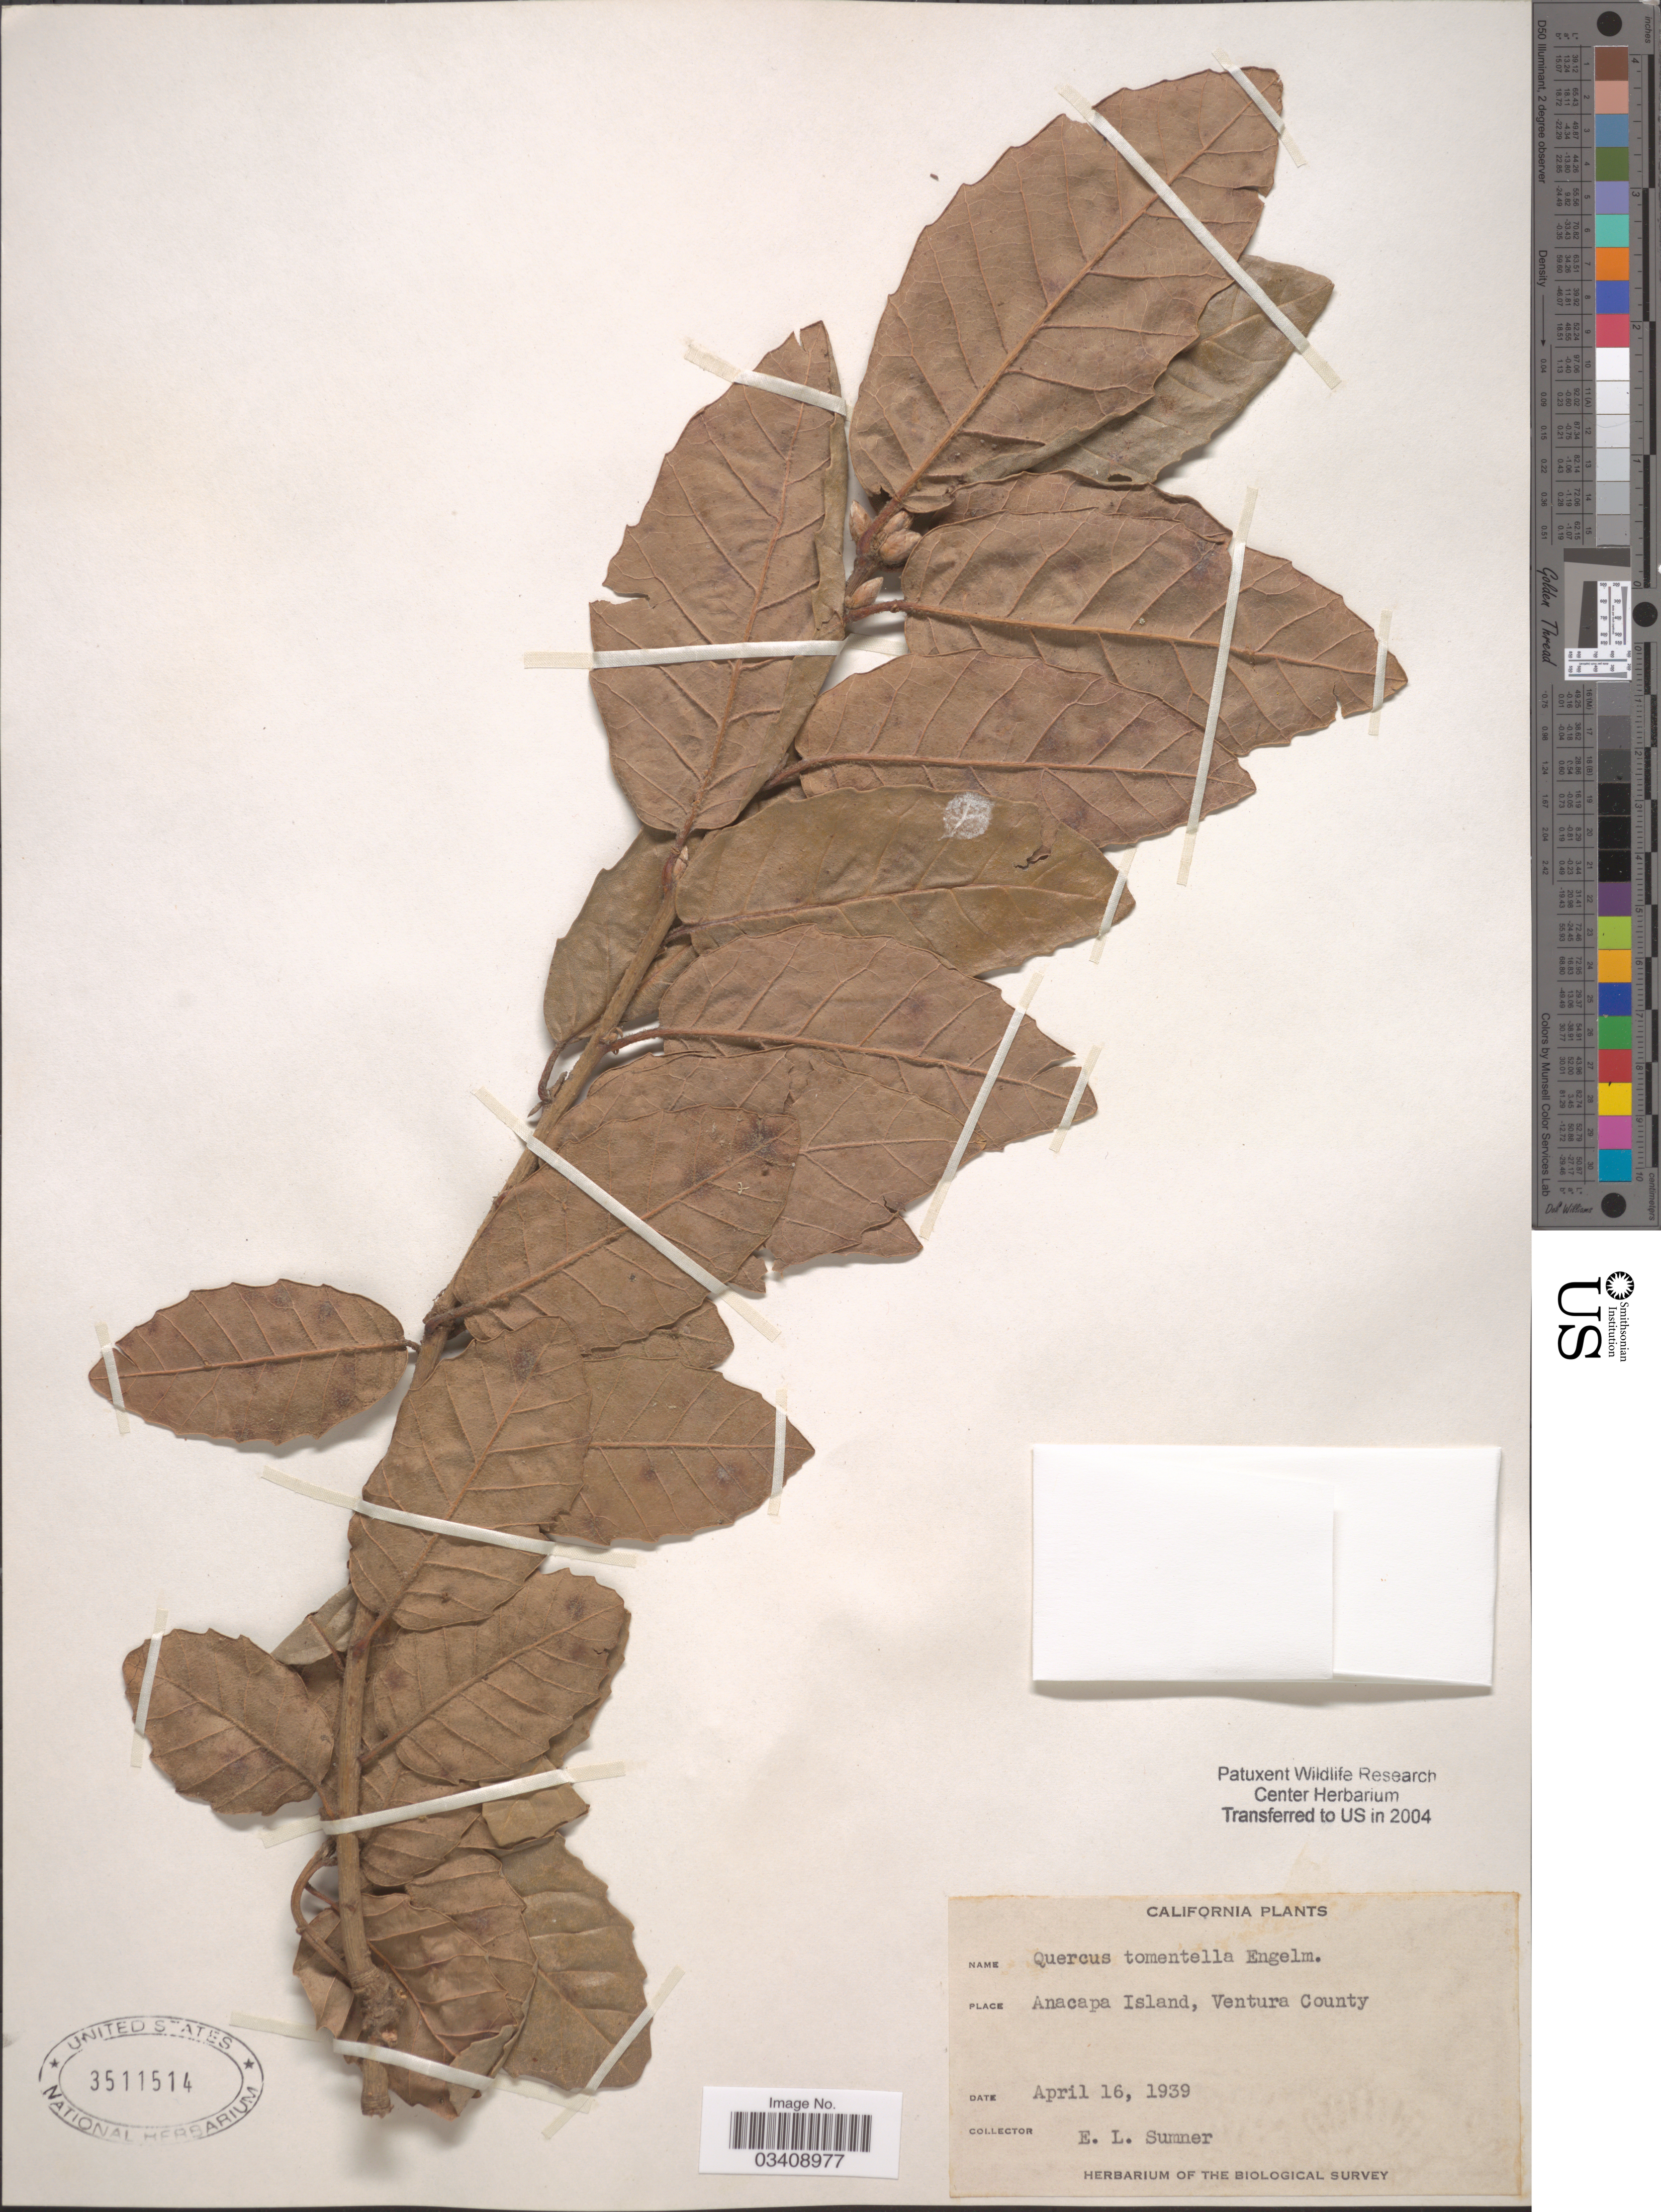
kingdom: Plantae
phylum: Tracheophyta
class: Magnoliopsida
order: Fagales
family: Fagaceae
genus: Quercus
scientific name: Quercus tomentella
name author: Engelm.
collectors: E. Sumner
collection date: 1939-04-16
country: United States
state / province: California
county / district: Ventura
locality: Anacapa Island, Ventura County.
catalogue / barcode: US 3511514